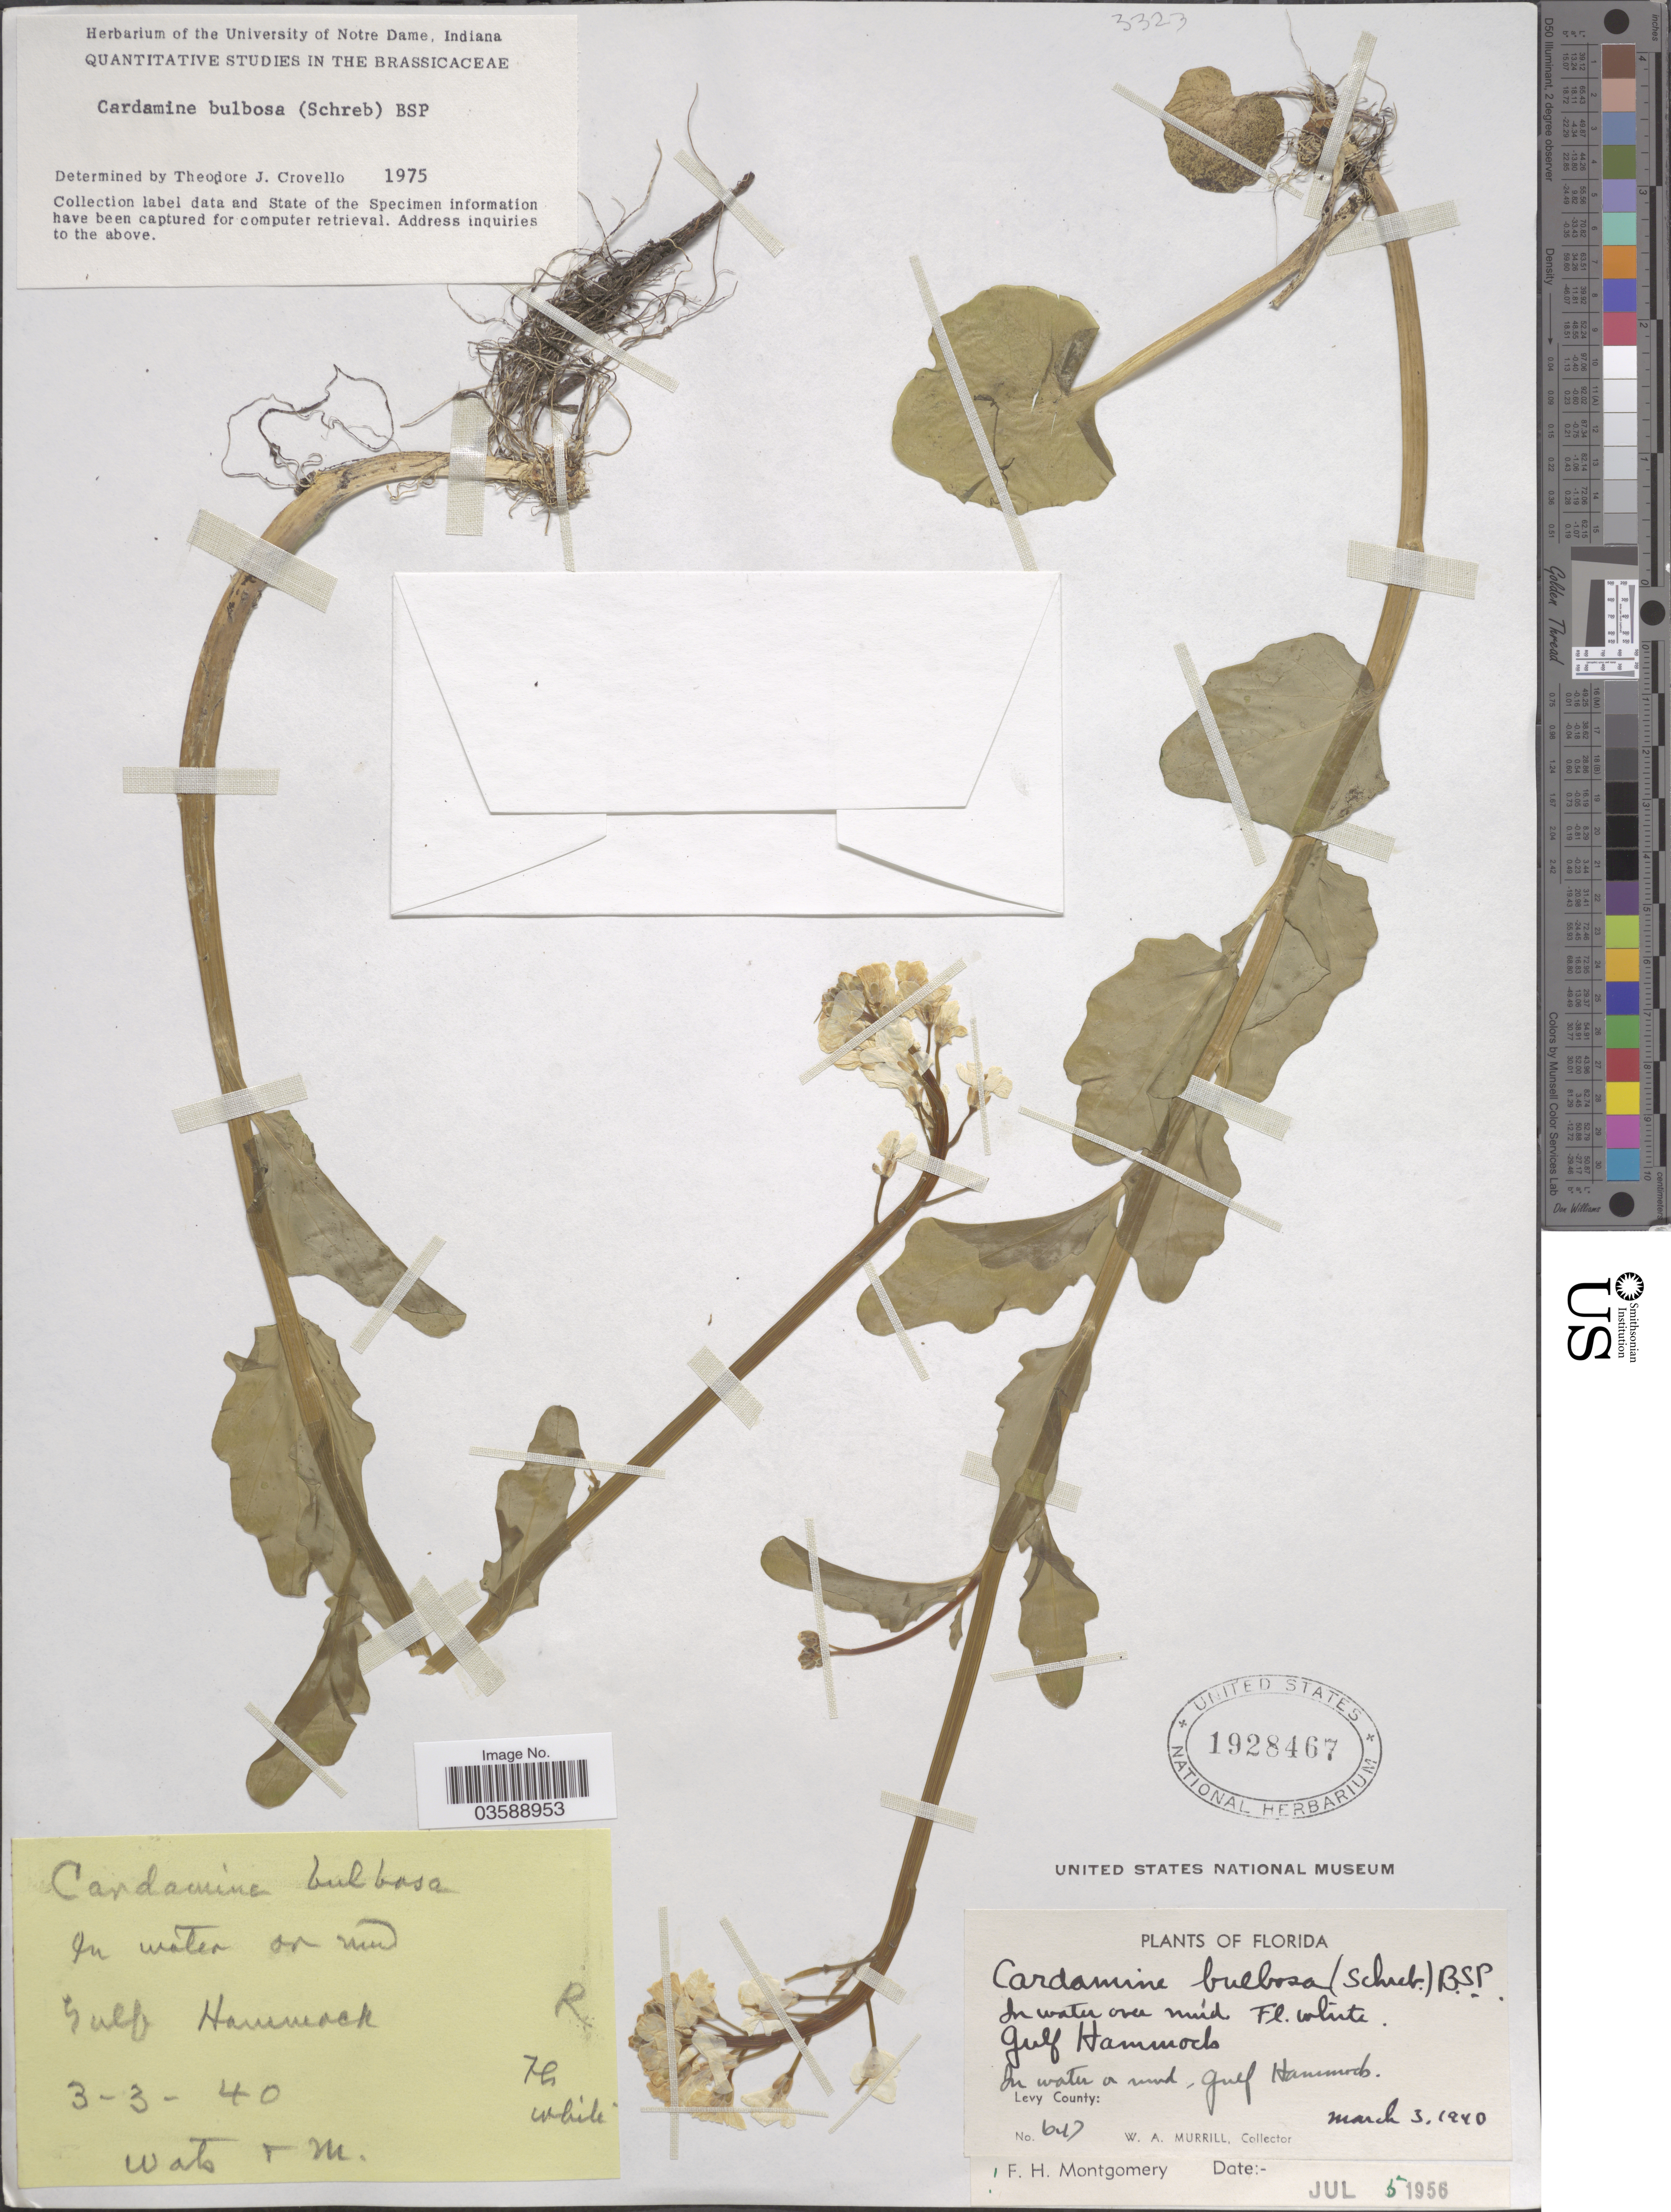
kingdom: Plantae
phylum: Tracheophyta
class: Magnoliopsida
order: Brassicales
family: Brassicaceae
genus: Cardamine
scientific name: Cardamine bulbosa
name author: (Schreb. ex Muhl.) Britton et al.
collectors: W. A. Murrill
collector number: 647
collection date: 1940-03-03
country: United States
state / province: Florida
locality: Gulf Hammock. In water around Gulf Hammock. Levy County.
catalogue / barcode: US 1928467